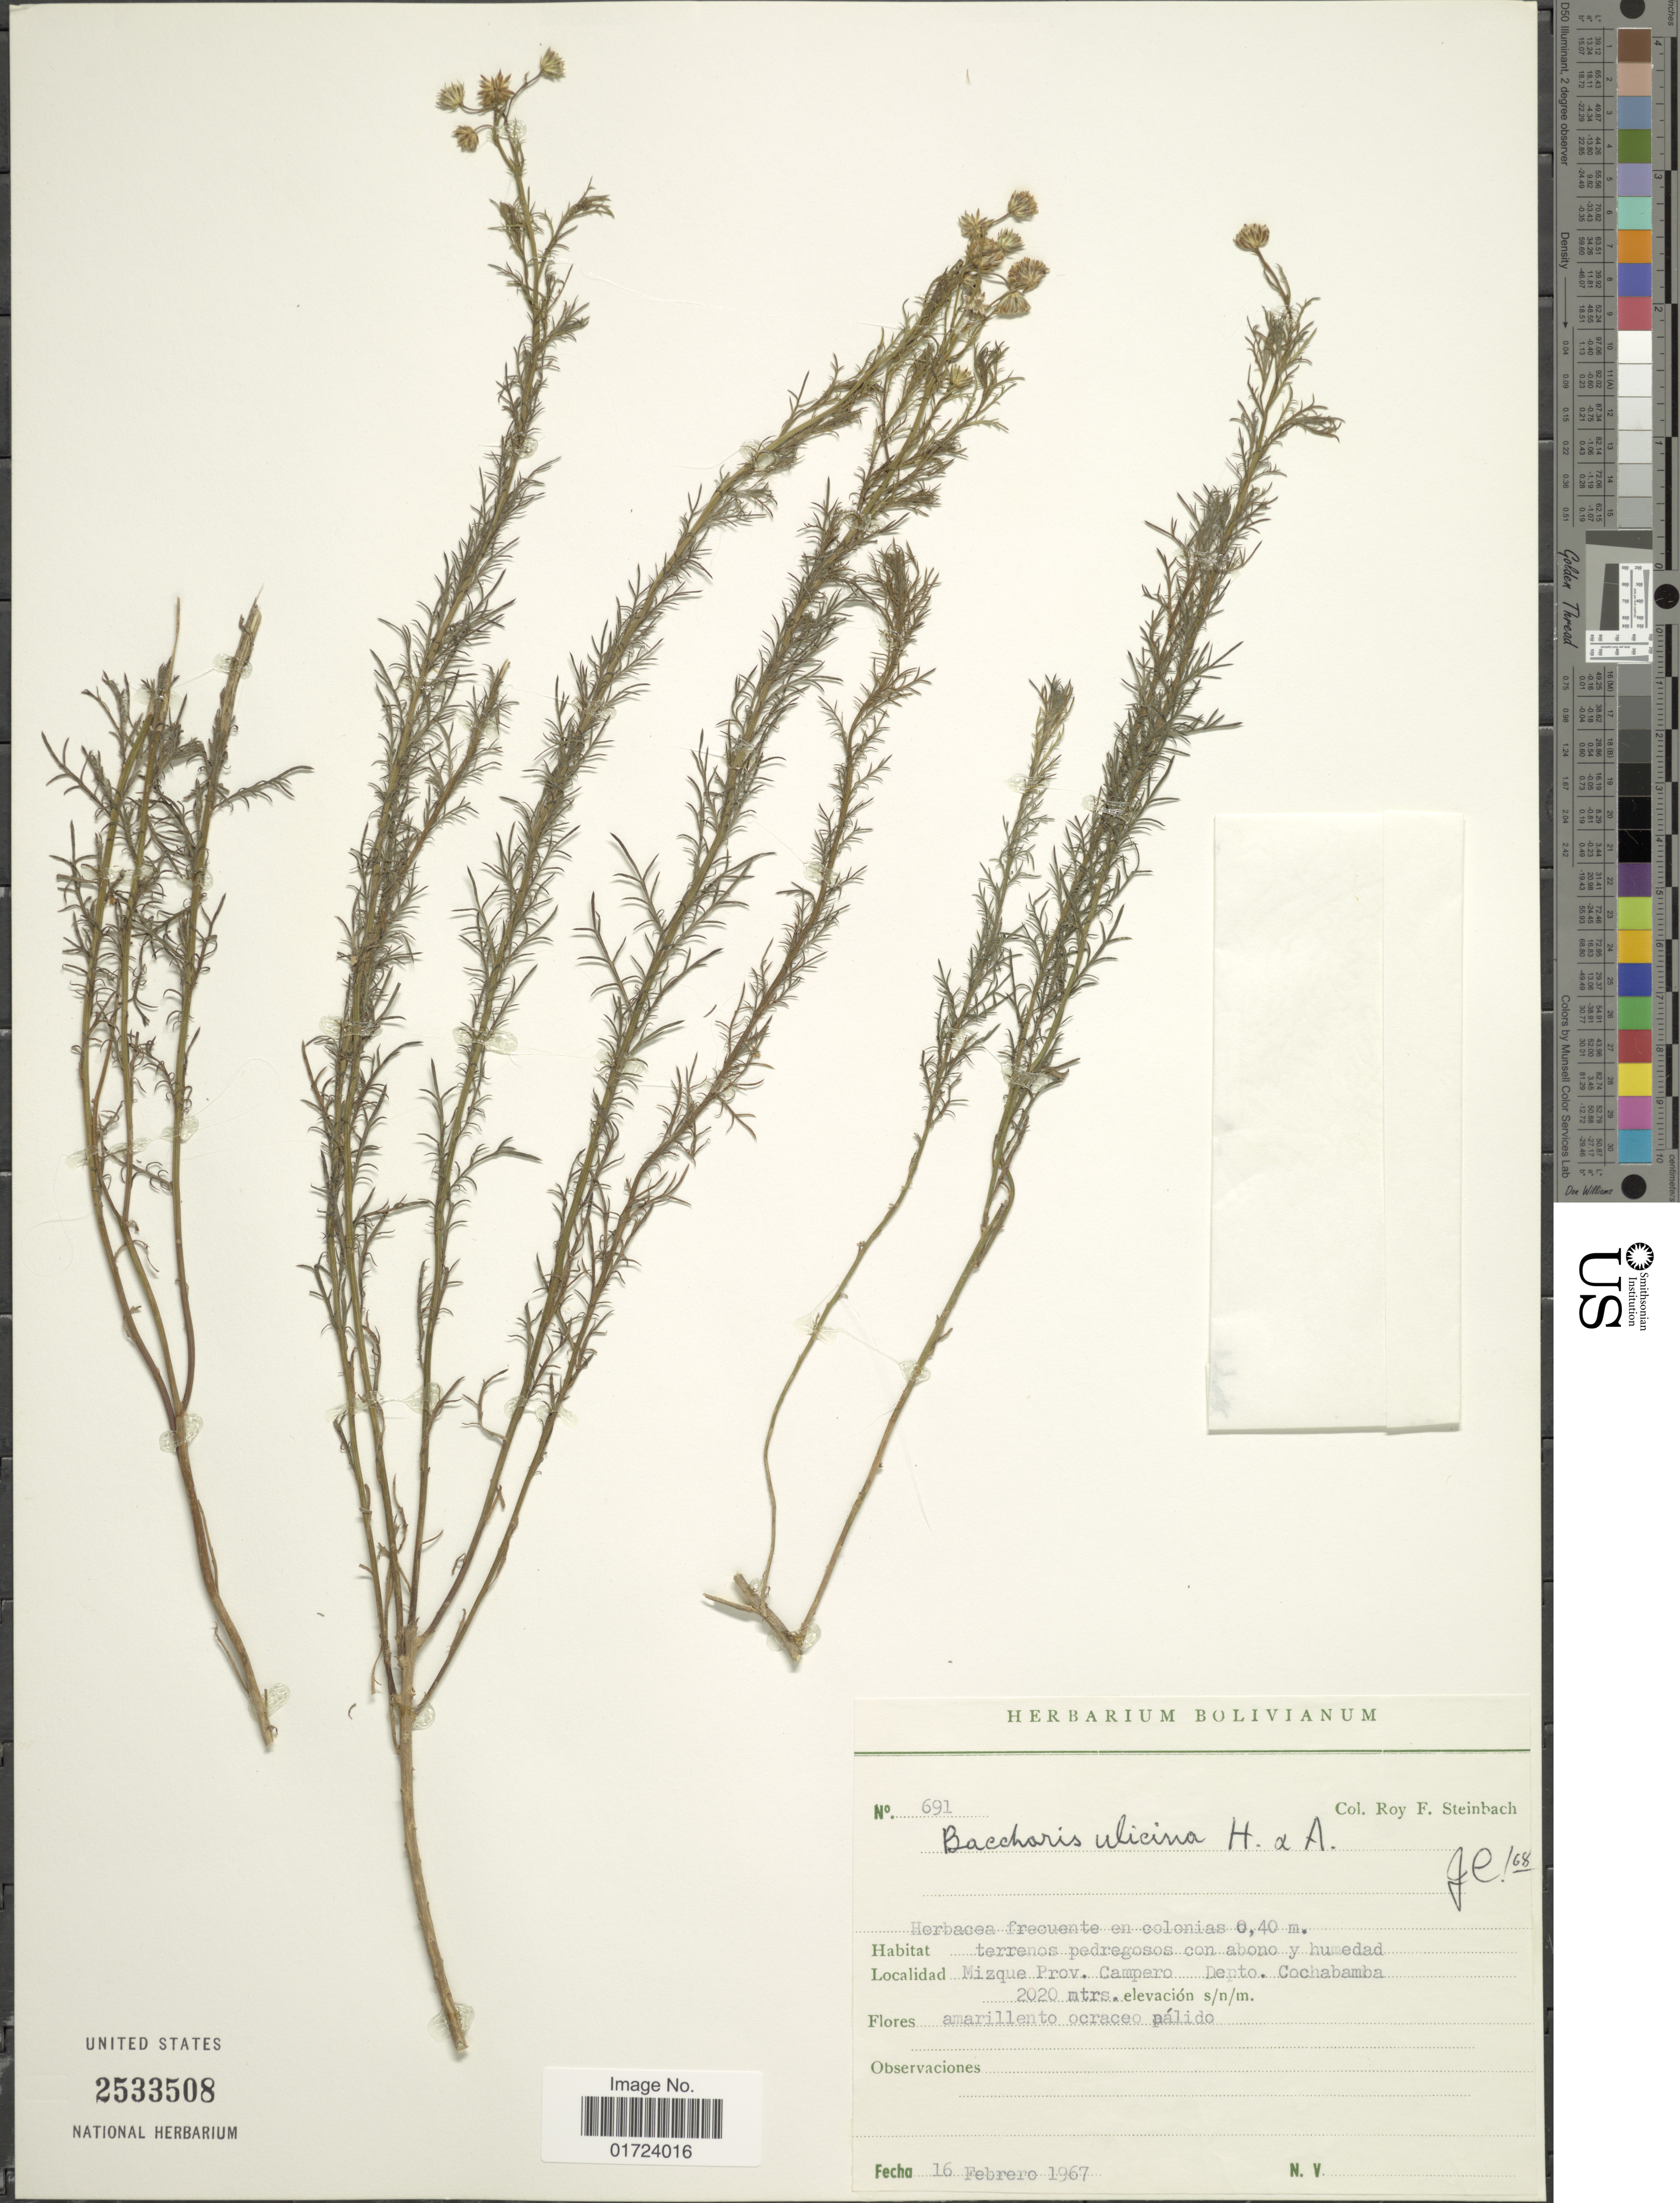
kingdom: Plantae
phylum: Tracheophyta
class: Magnoliopsida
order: Asterales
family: Asteraceae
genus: Baccharis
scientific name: Baccharis ulicina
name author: Hook. & Arn.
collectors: R. F. Steinbach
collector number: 691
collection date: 1967-02-16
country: Bolivia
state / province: Cochabamba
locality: Mizque Prov. Compero Depto. Cochabamba.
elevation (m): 2020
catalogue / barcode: US 2533508